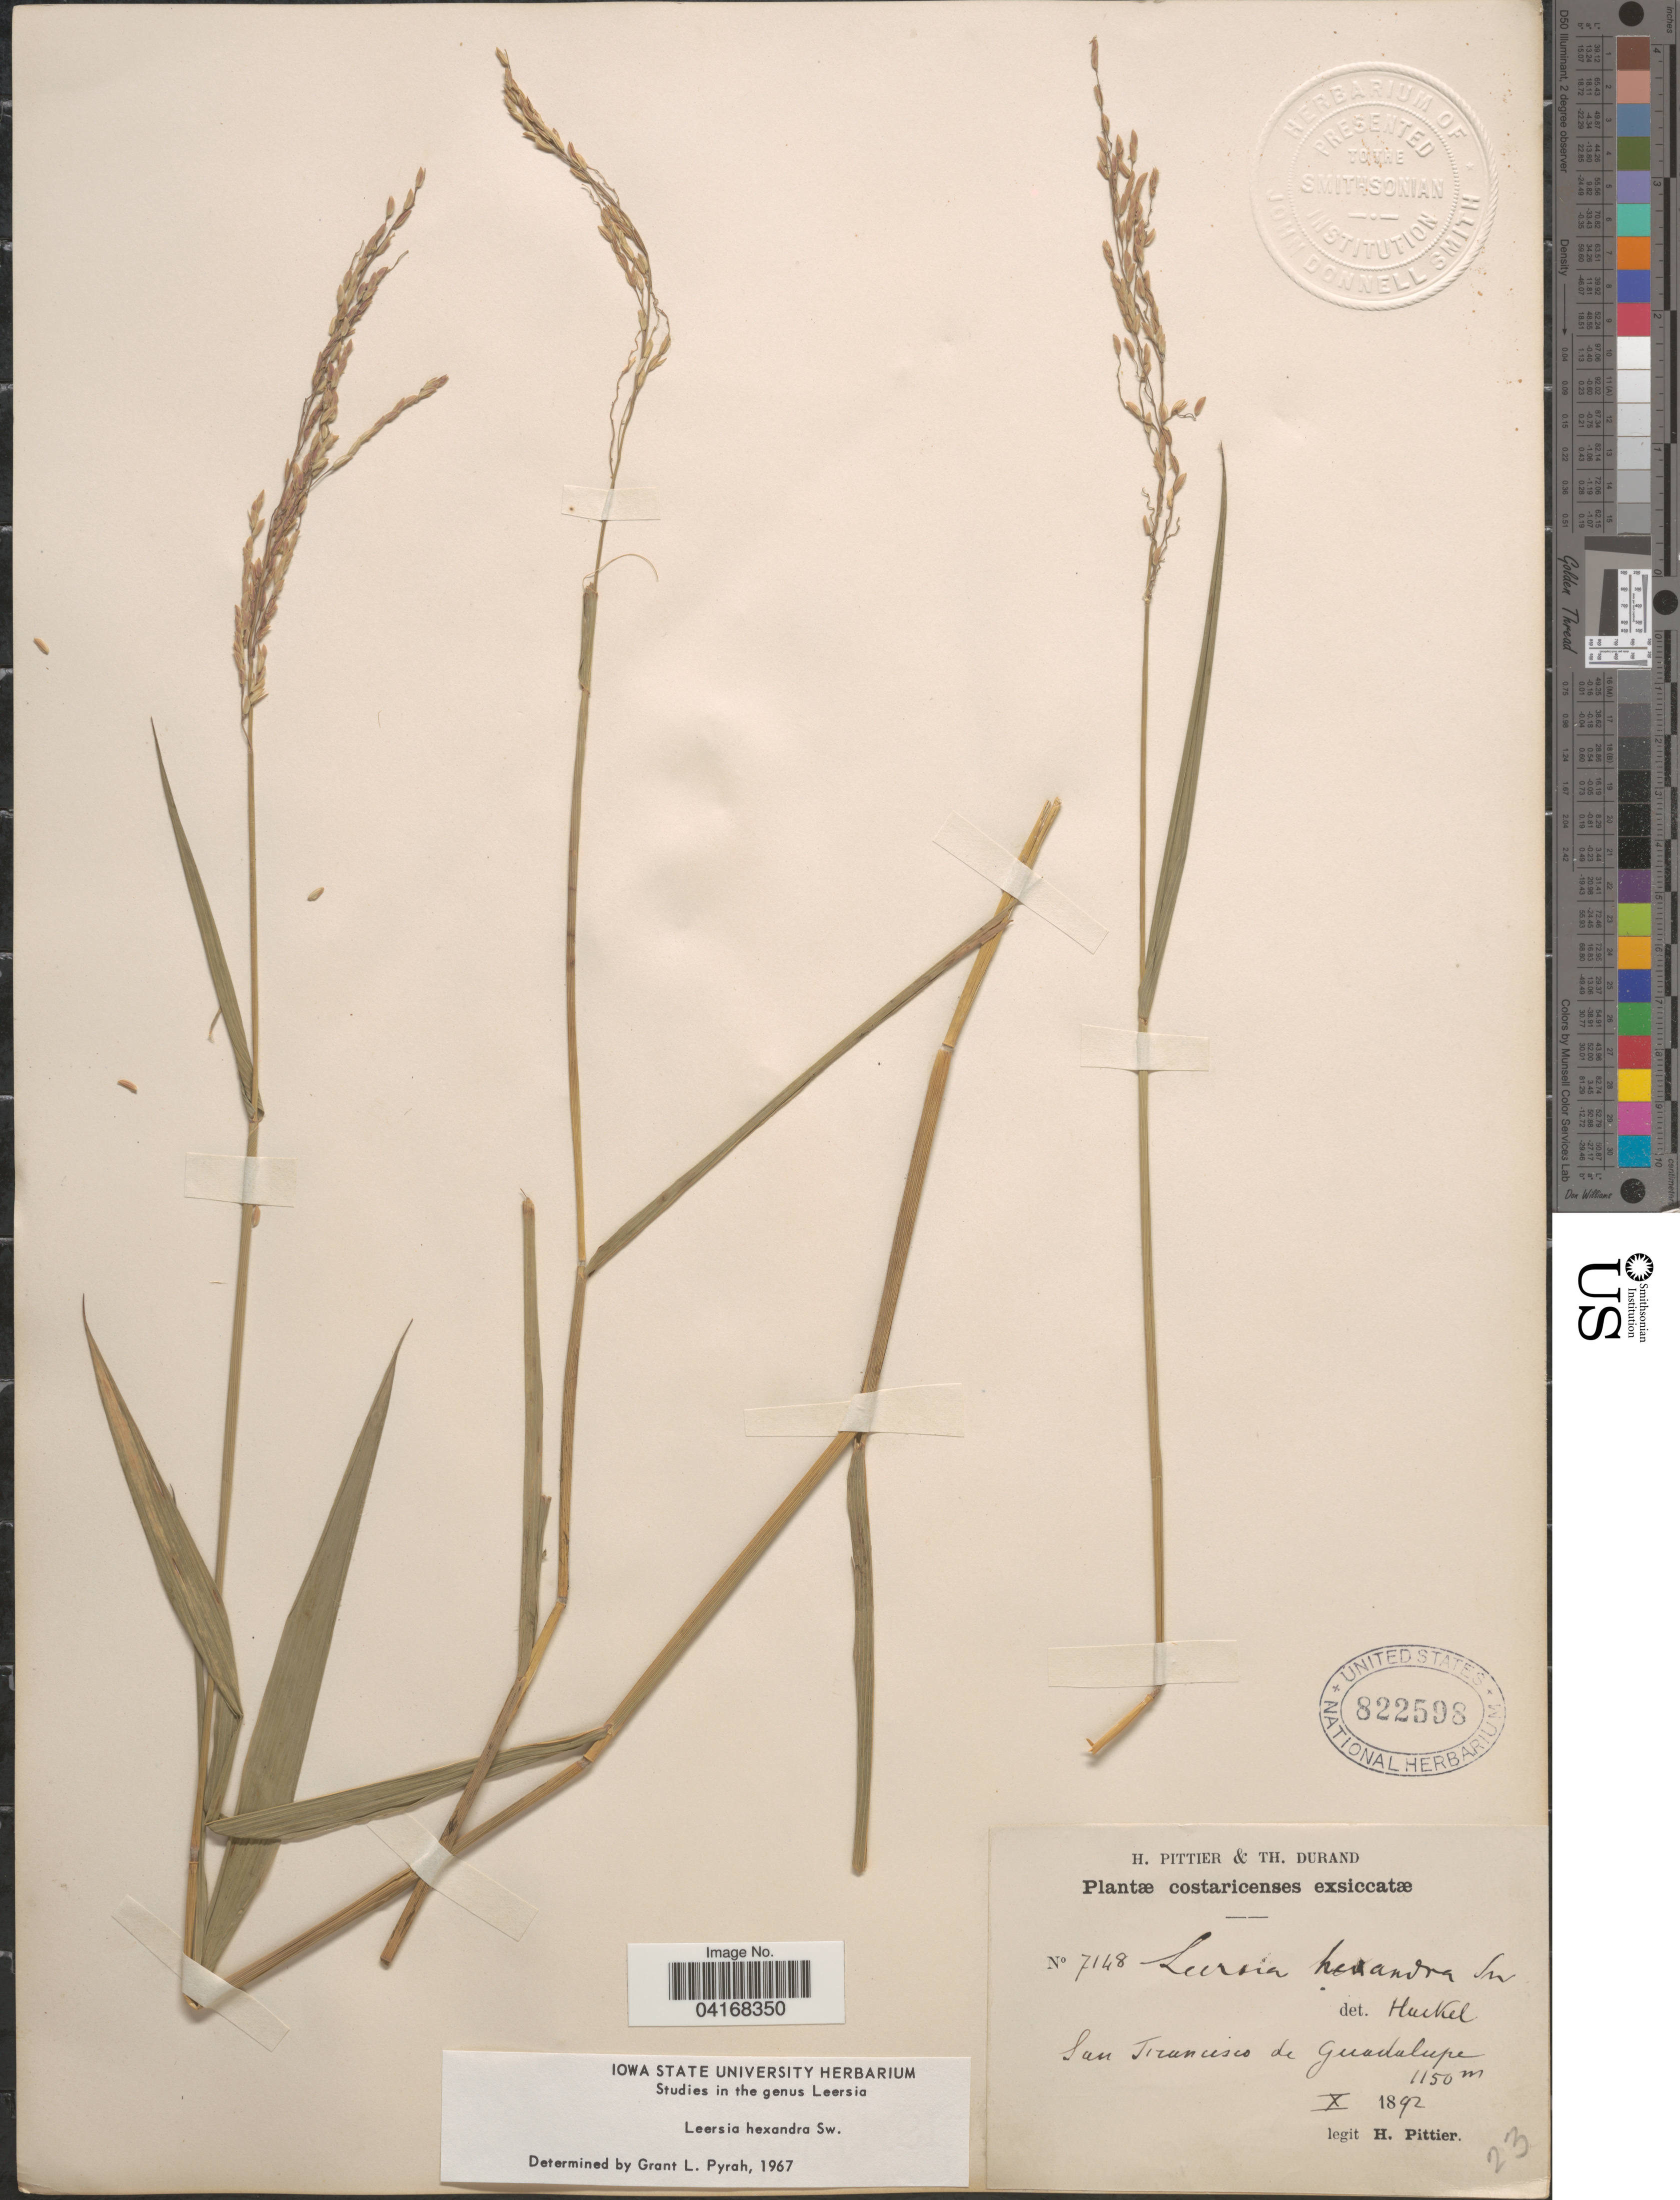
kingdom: Plantae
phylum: Tracheophyta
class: Liliopsida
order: Poales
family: Poaceae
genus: Leersia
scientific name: Leersia hexandra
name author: Sw.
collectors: H. F. Pittier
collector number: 7148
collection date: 1892-10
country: Costa Rica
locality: Costaricenses. San Francisco de Guadalupe.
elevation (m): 1150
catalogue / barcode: US 822598